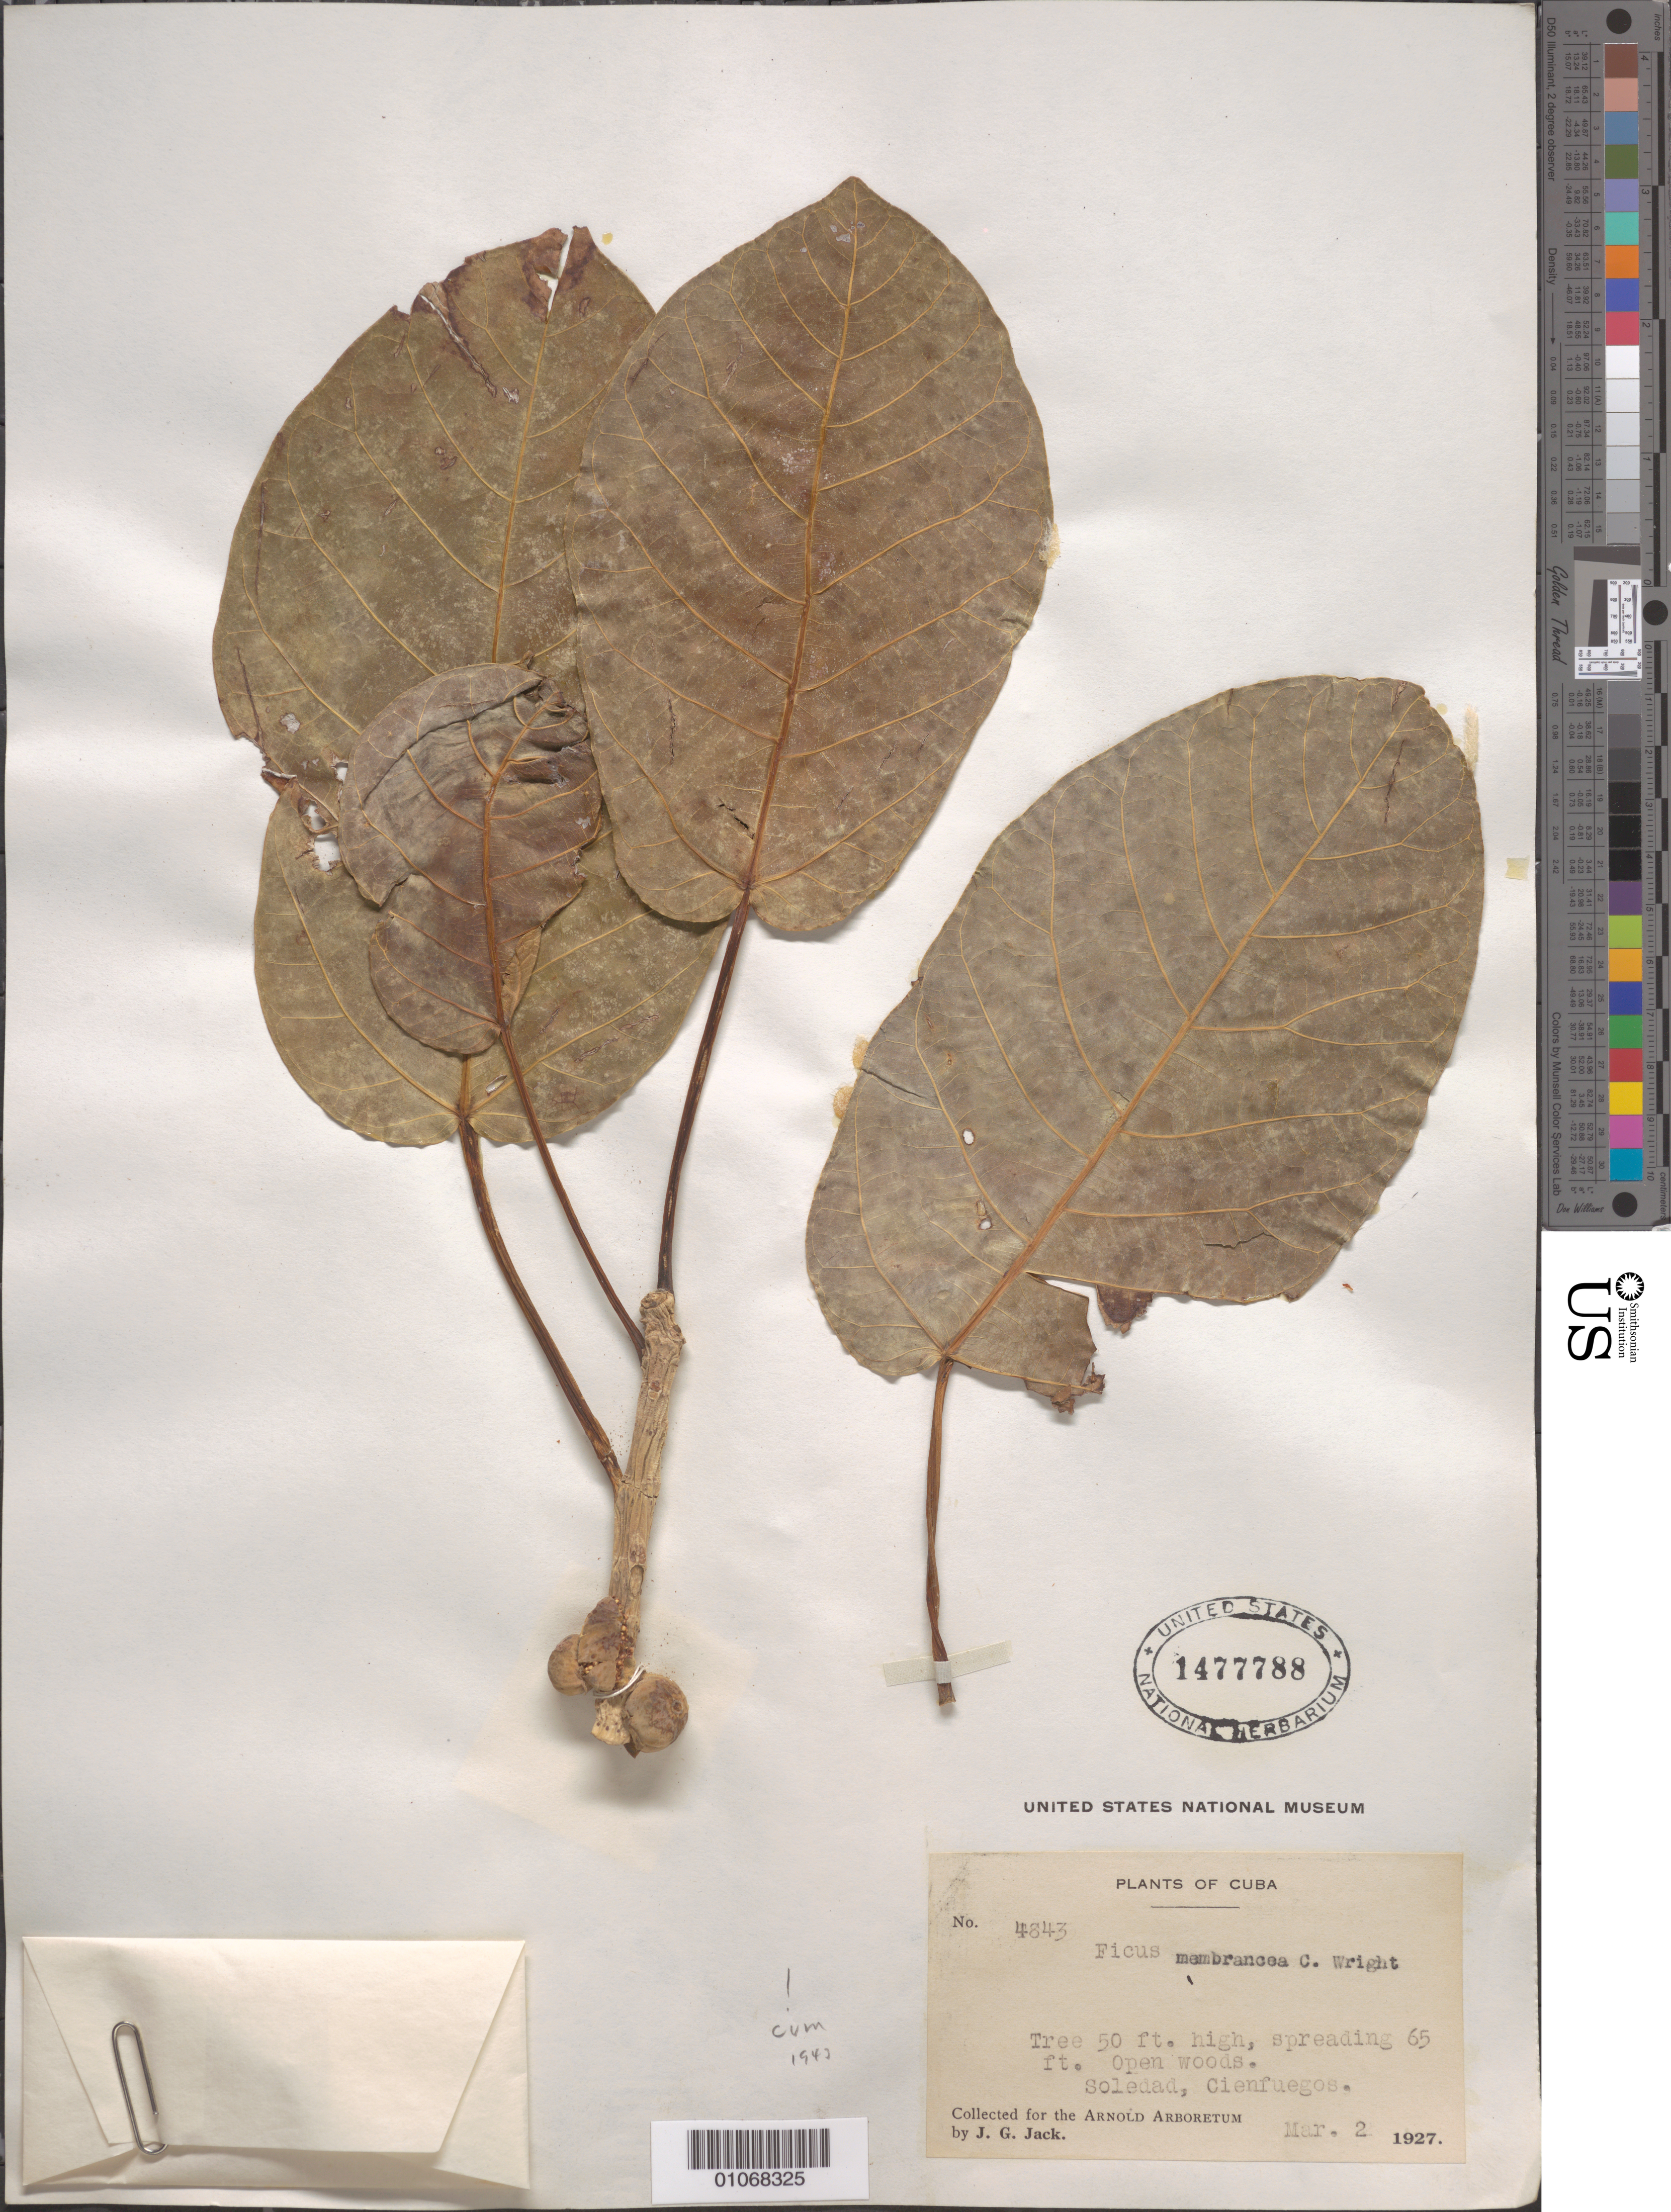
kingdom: Plantae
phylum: Tracheophyta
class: Magnoliopsida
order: Rosales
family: Moraceae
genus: Ficus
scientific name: Ficus membranacea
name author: C. Wright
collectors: J. G. Jack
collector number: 4843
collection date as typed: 02 Mar 1927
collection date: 1927-03-02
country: Cuba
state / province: Cienfuegos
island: Cuba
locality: Soledad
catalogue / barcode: US 1477788